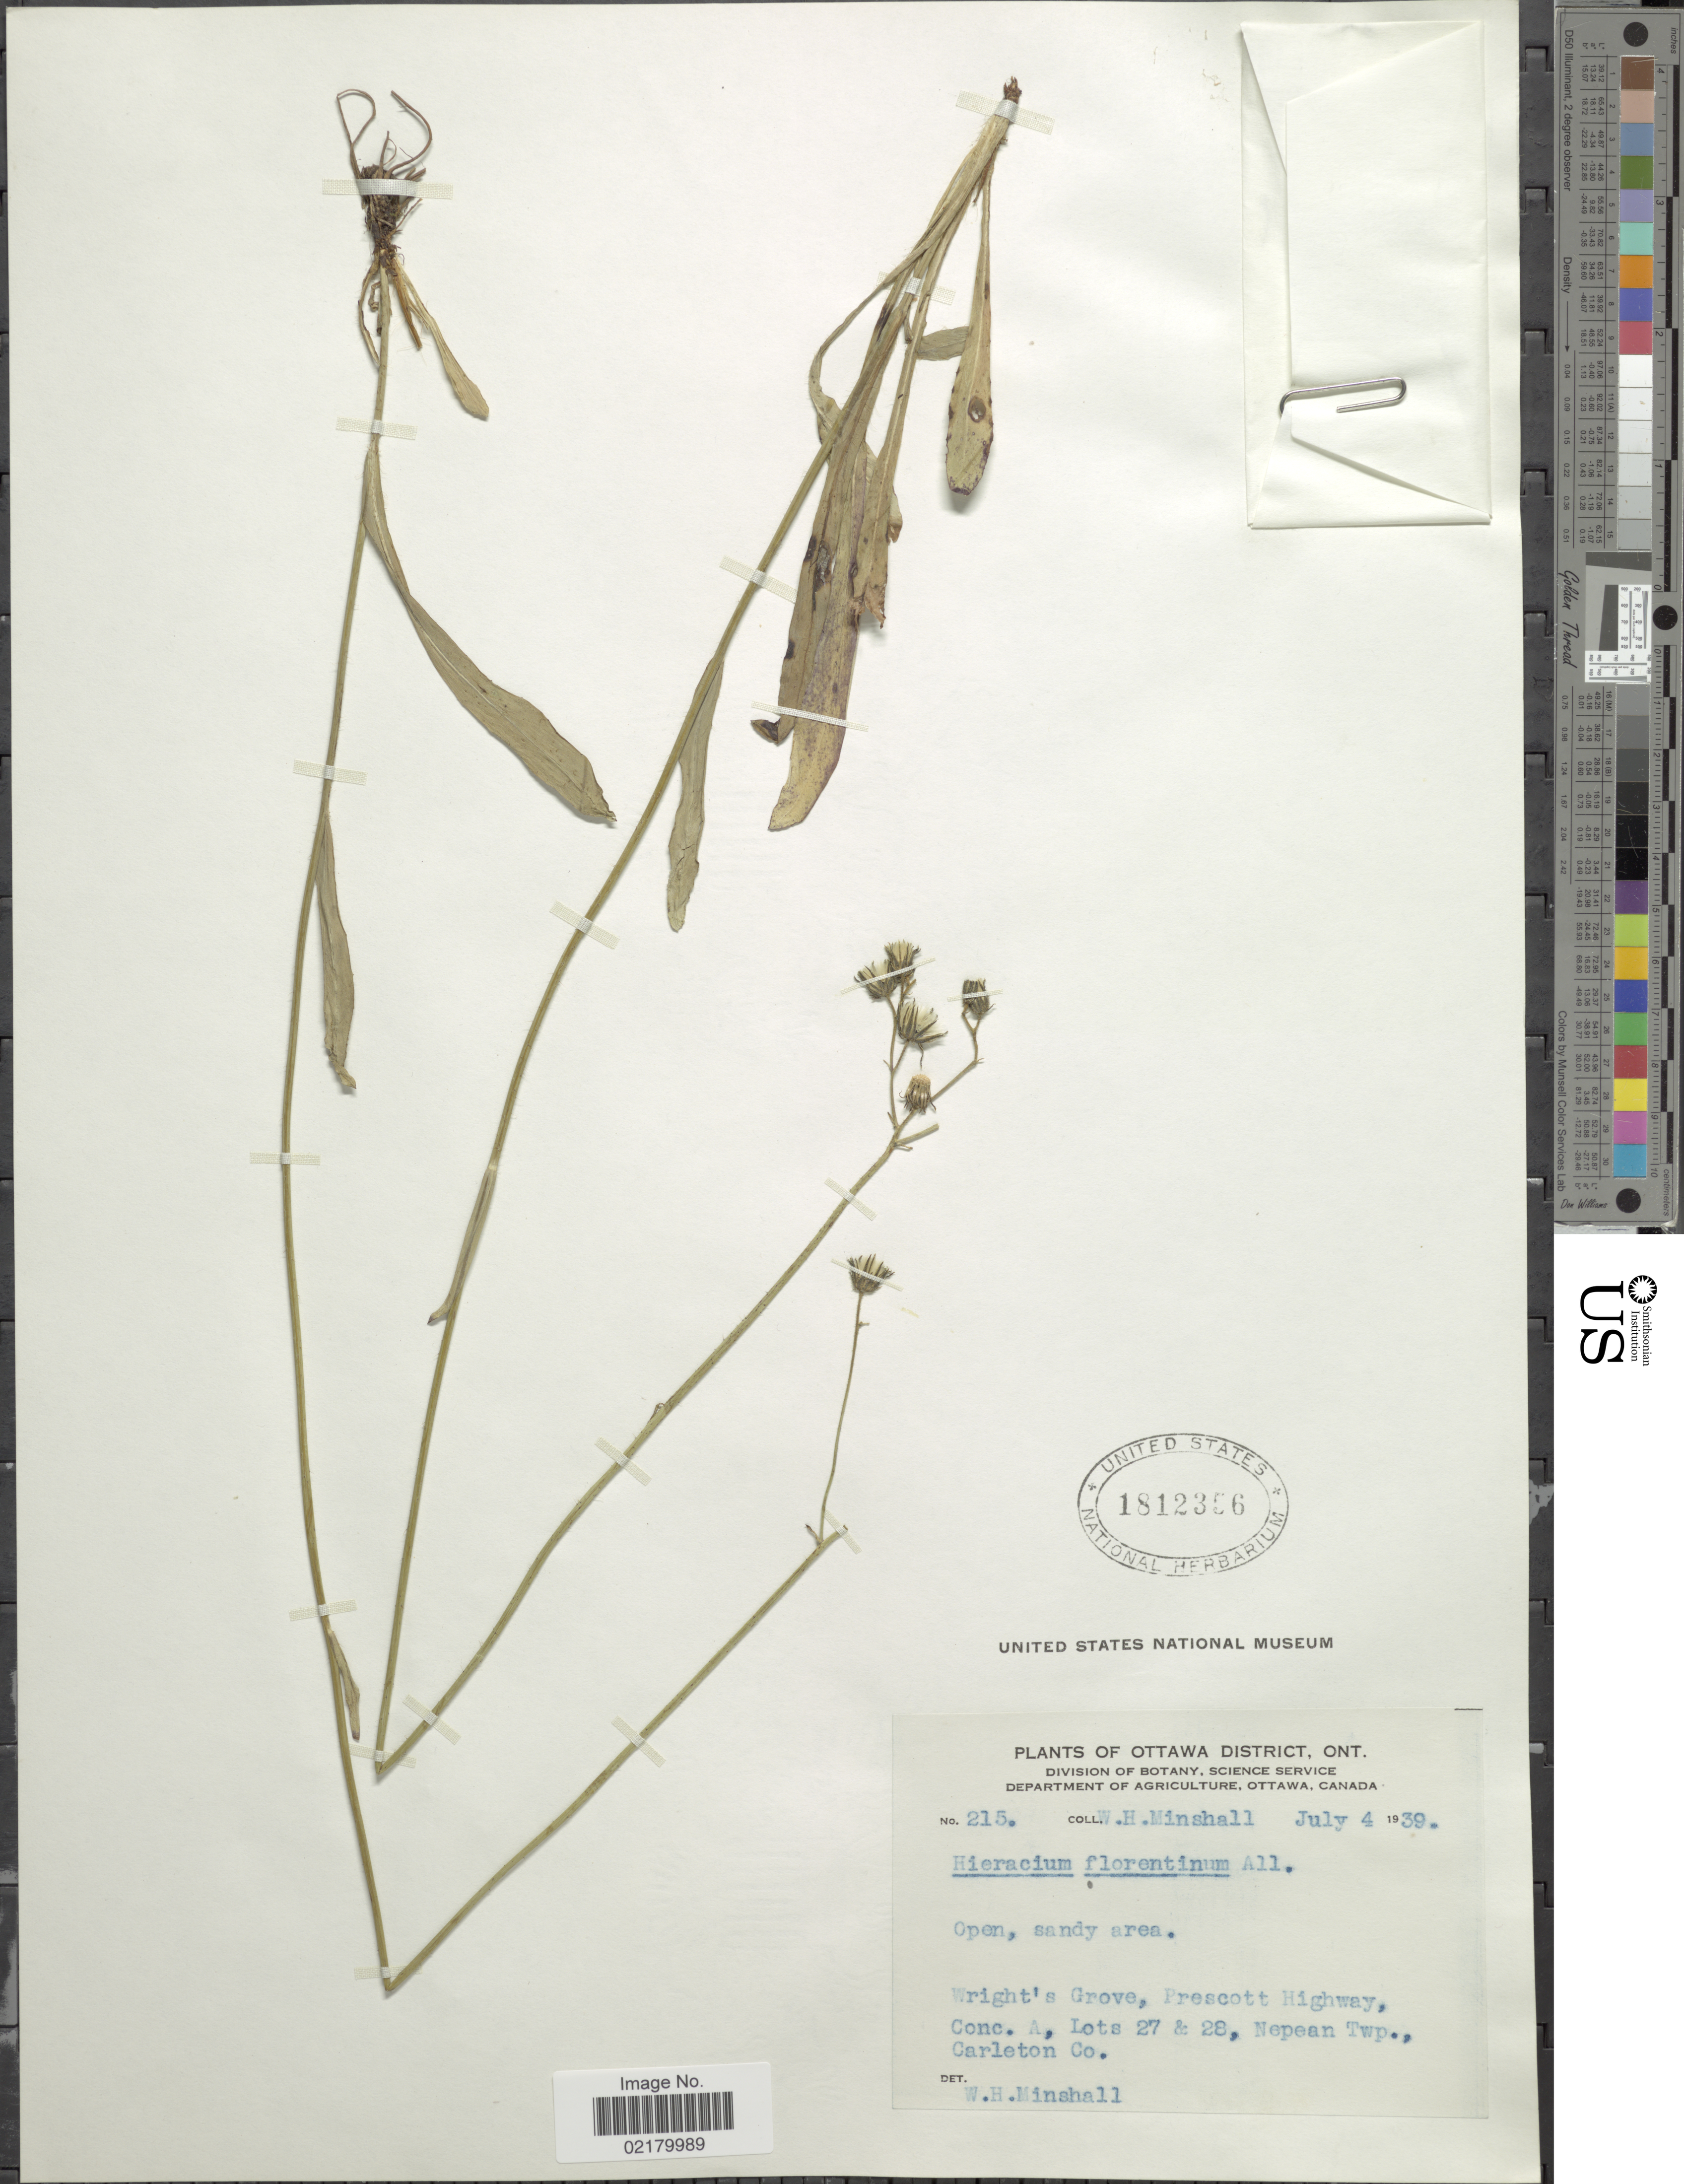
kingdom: Plantae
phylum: Tracheophyta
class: Magnoliopsida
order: Asterales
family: Asteraceae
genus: Pilosella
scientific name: Pilosella piloselloides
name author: (Vill.) Soják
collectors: W. Minshall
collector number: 215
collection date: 1939-07-04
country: Canada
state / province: Ontario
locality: Ottawa District, Open, sandy area, Wright's Grove, Prescott Highway, Conc. A, Lots 27 & 28, Nepean Twp., Carleton Co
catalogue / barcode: US 1812356